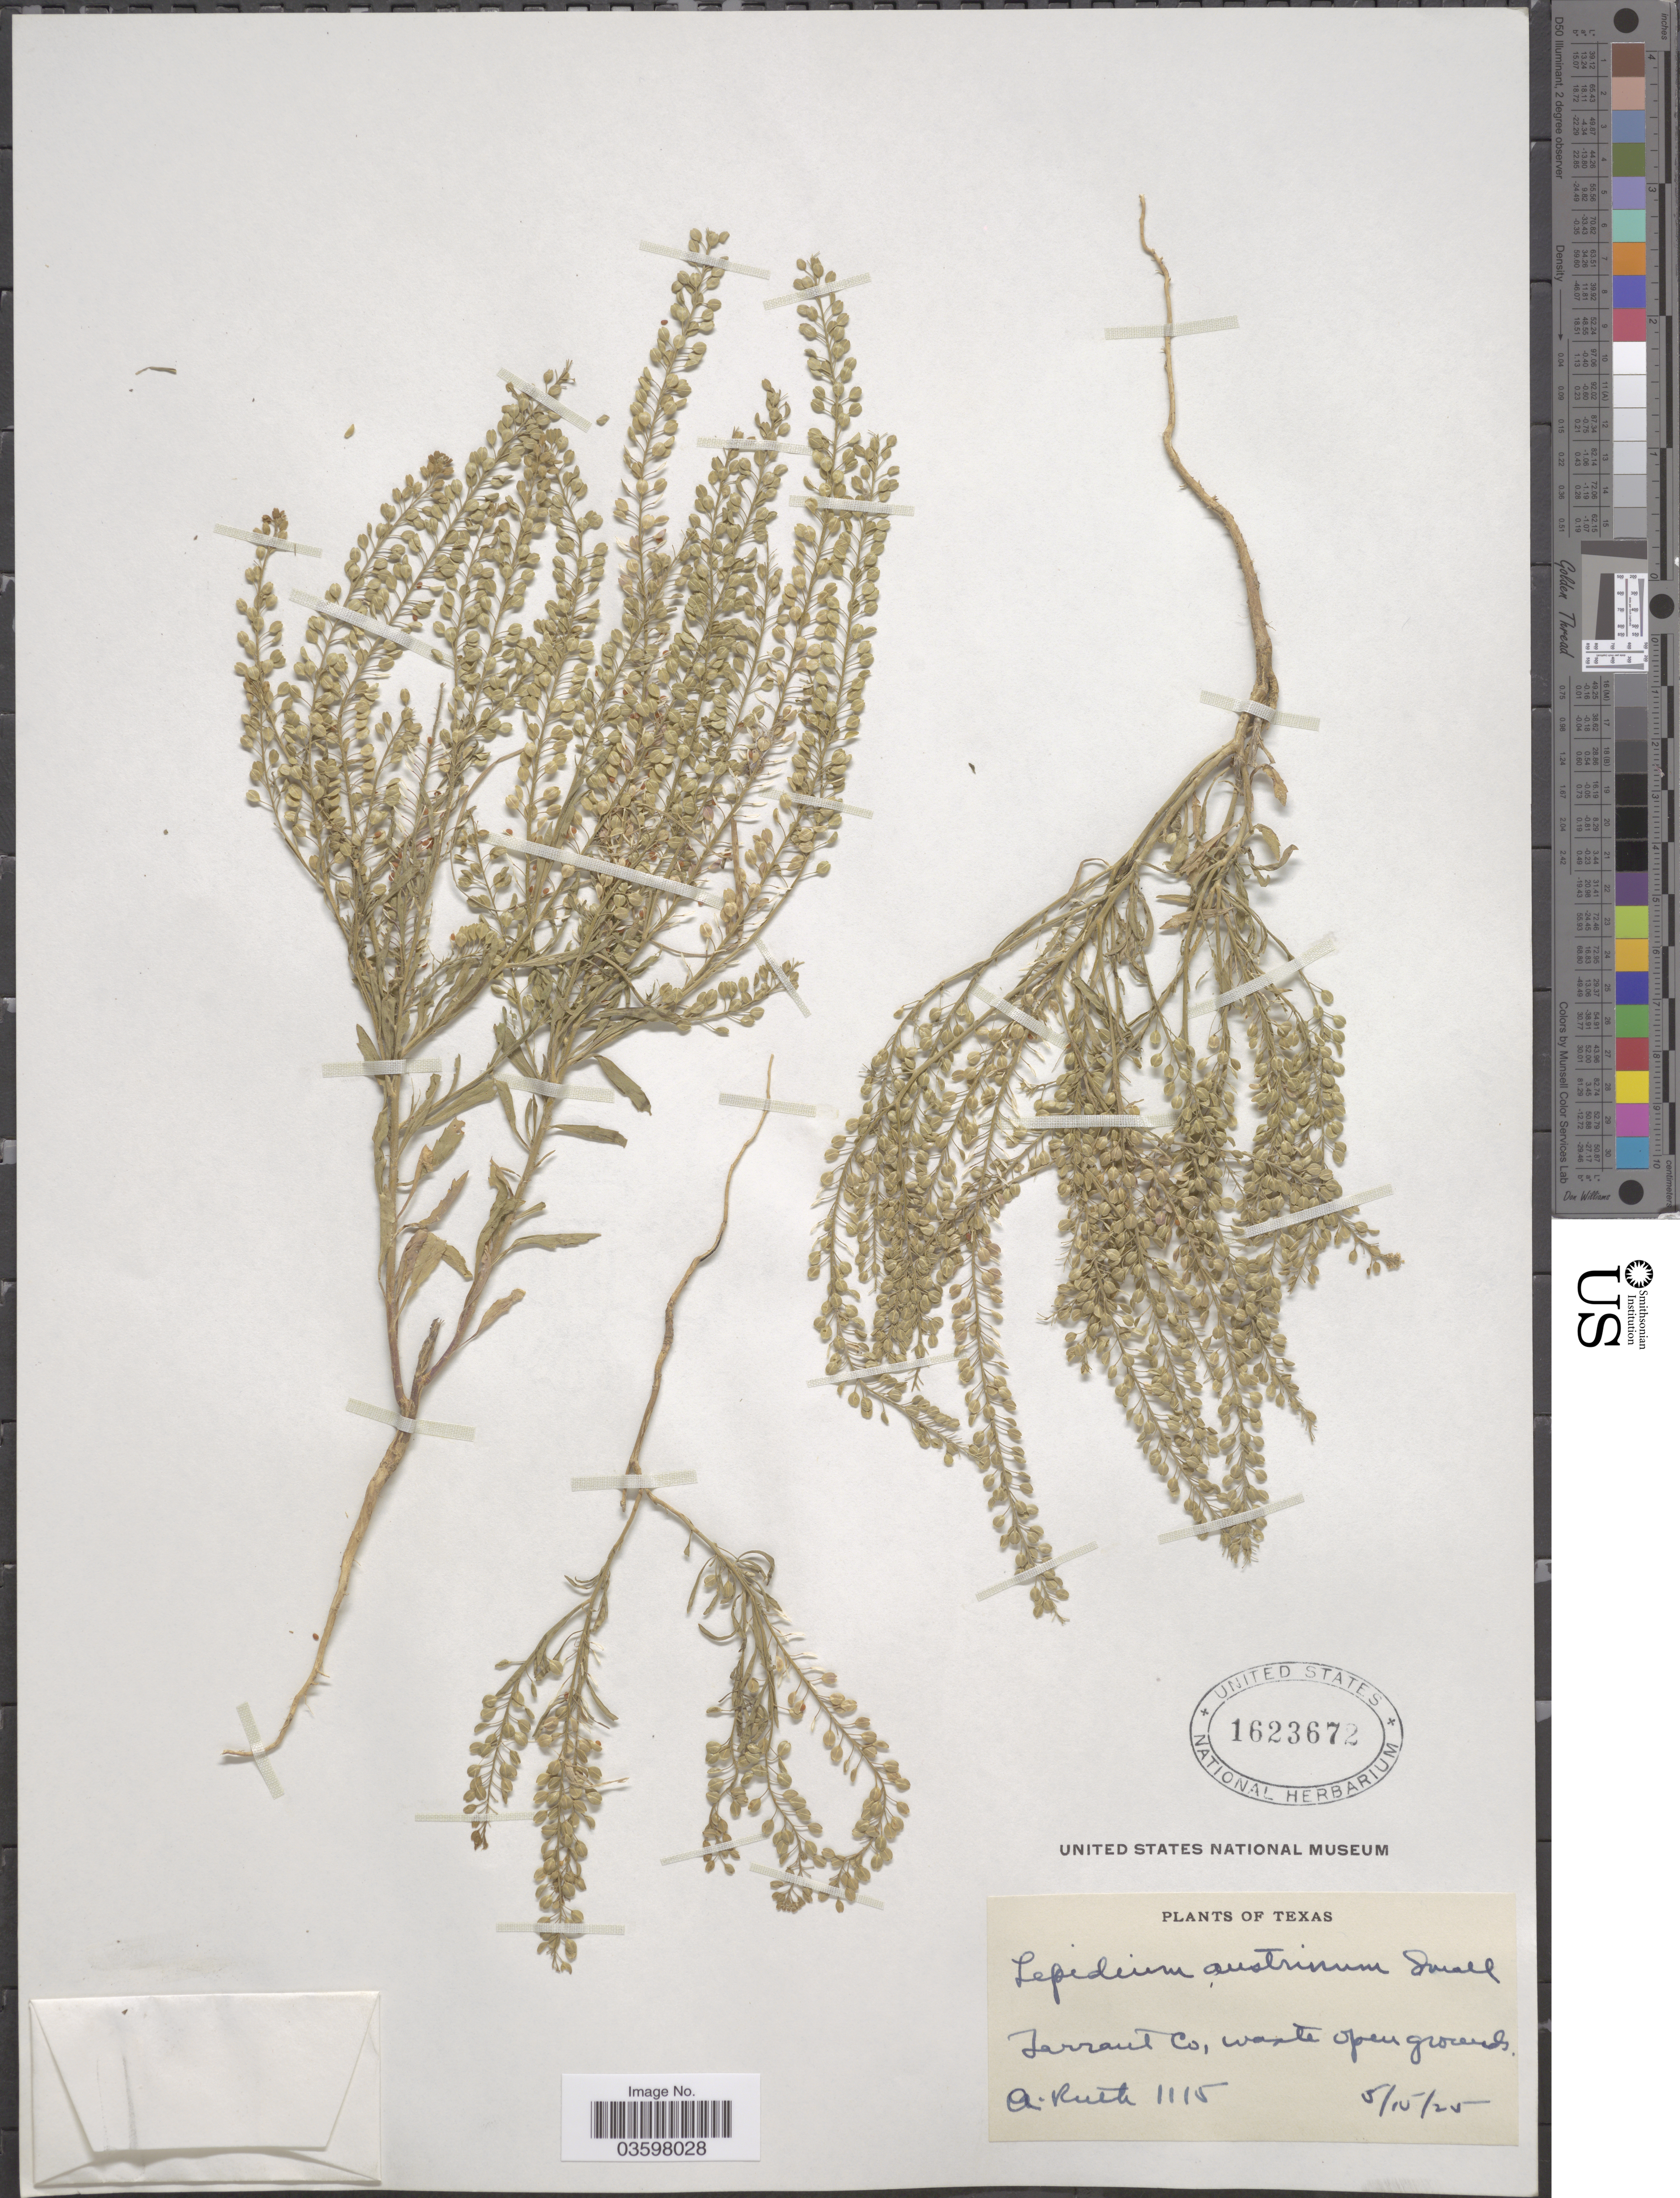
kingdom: Plantae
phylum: Tracheophyta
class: Magnoliopsida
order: Brassicales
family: Brassicaceae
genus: Lepidium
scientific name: Lepidium austrinum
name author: Small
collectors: A. Ruth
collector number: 1115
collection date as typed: Transcribed d/m/y: 15/5/25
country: United States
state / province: Texas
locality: Tarrant Co.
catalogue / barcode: US 1623672